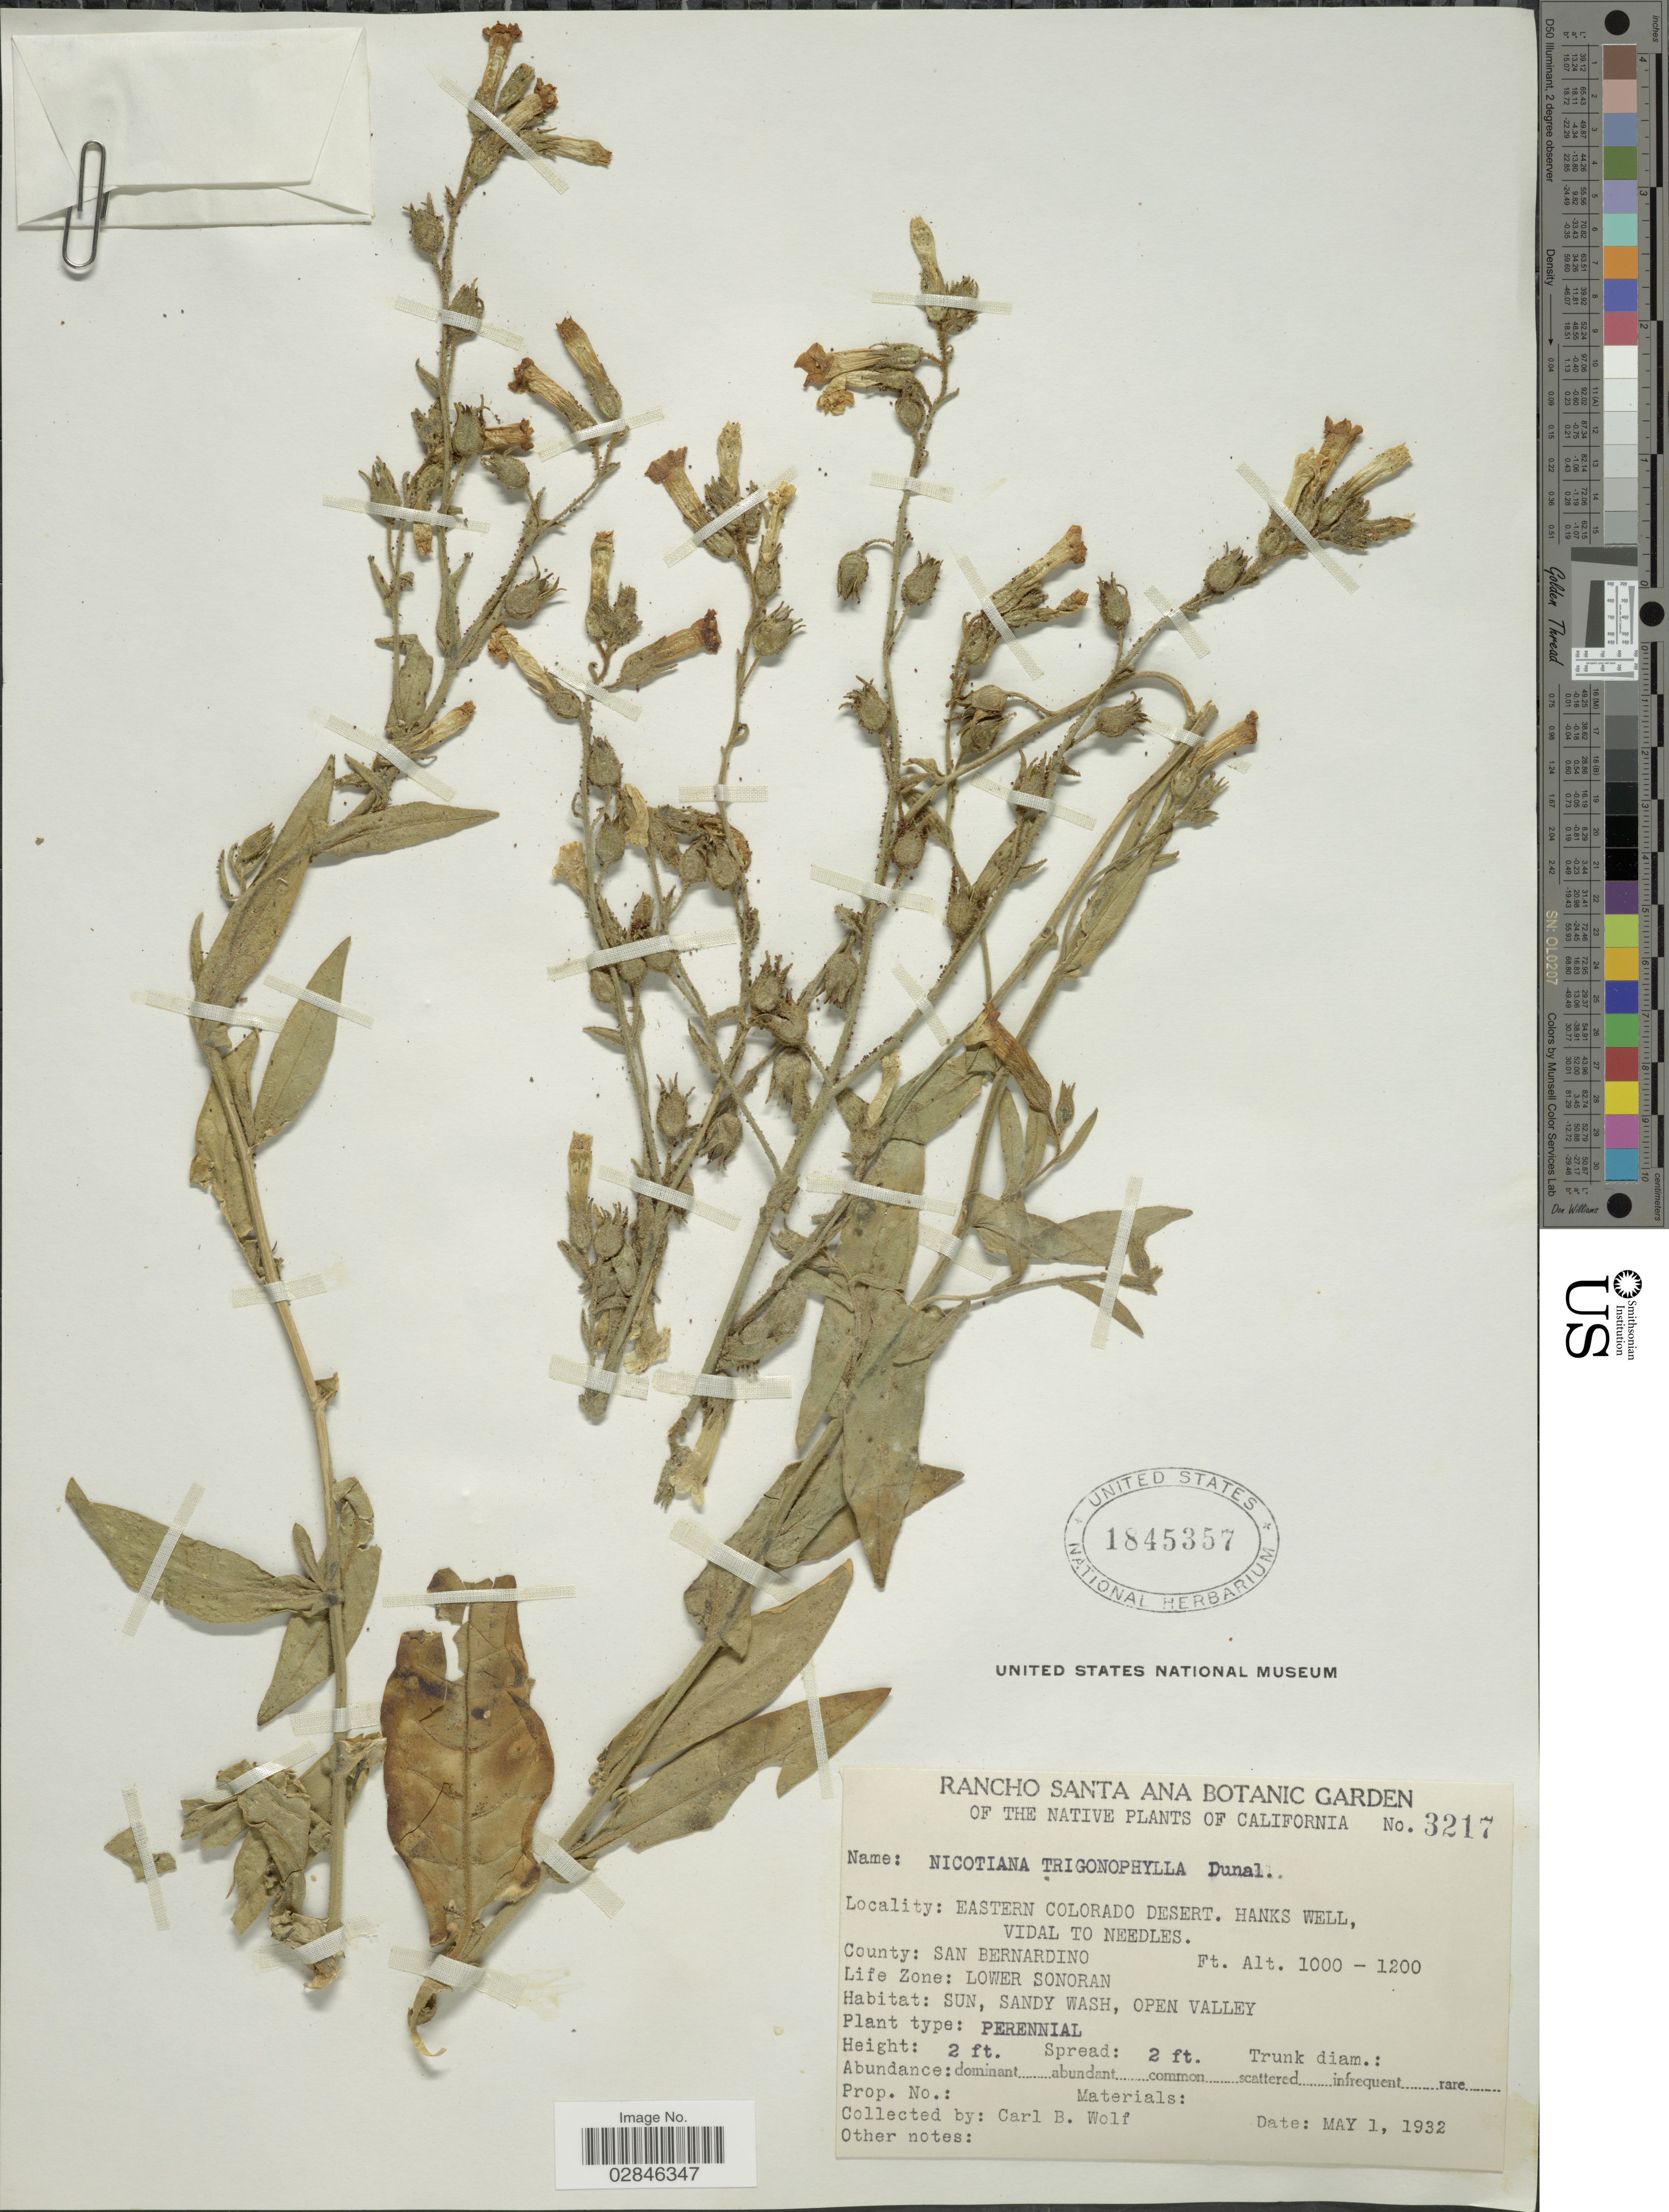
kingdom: Plantae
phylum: Tracheophyta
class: Magnoliopsida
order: Solanales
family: Solanaceae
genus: Nicotiana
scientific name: Nicotiana trigonophylla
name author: Dunal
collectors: C. B. Wolf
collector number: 3217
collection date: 1932-05-01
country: United States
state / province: California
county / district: San Bernardino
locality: Eastern Colorado Desert. Hanks Well, Vidal to Needles, County: San Bernardino, Life Zone: Lower Sonoran.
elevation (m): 305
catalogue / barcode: US 1845357